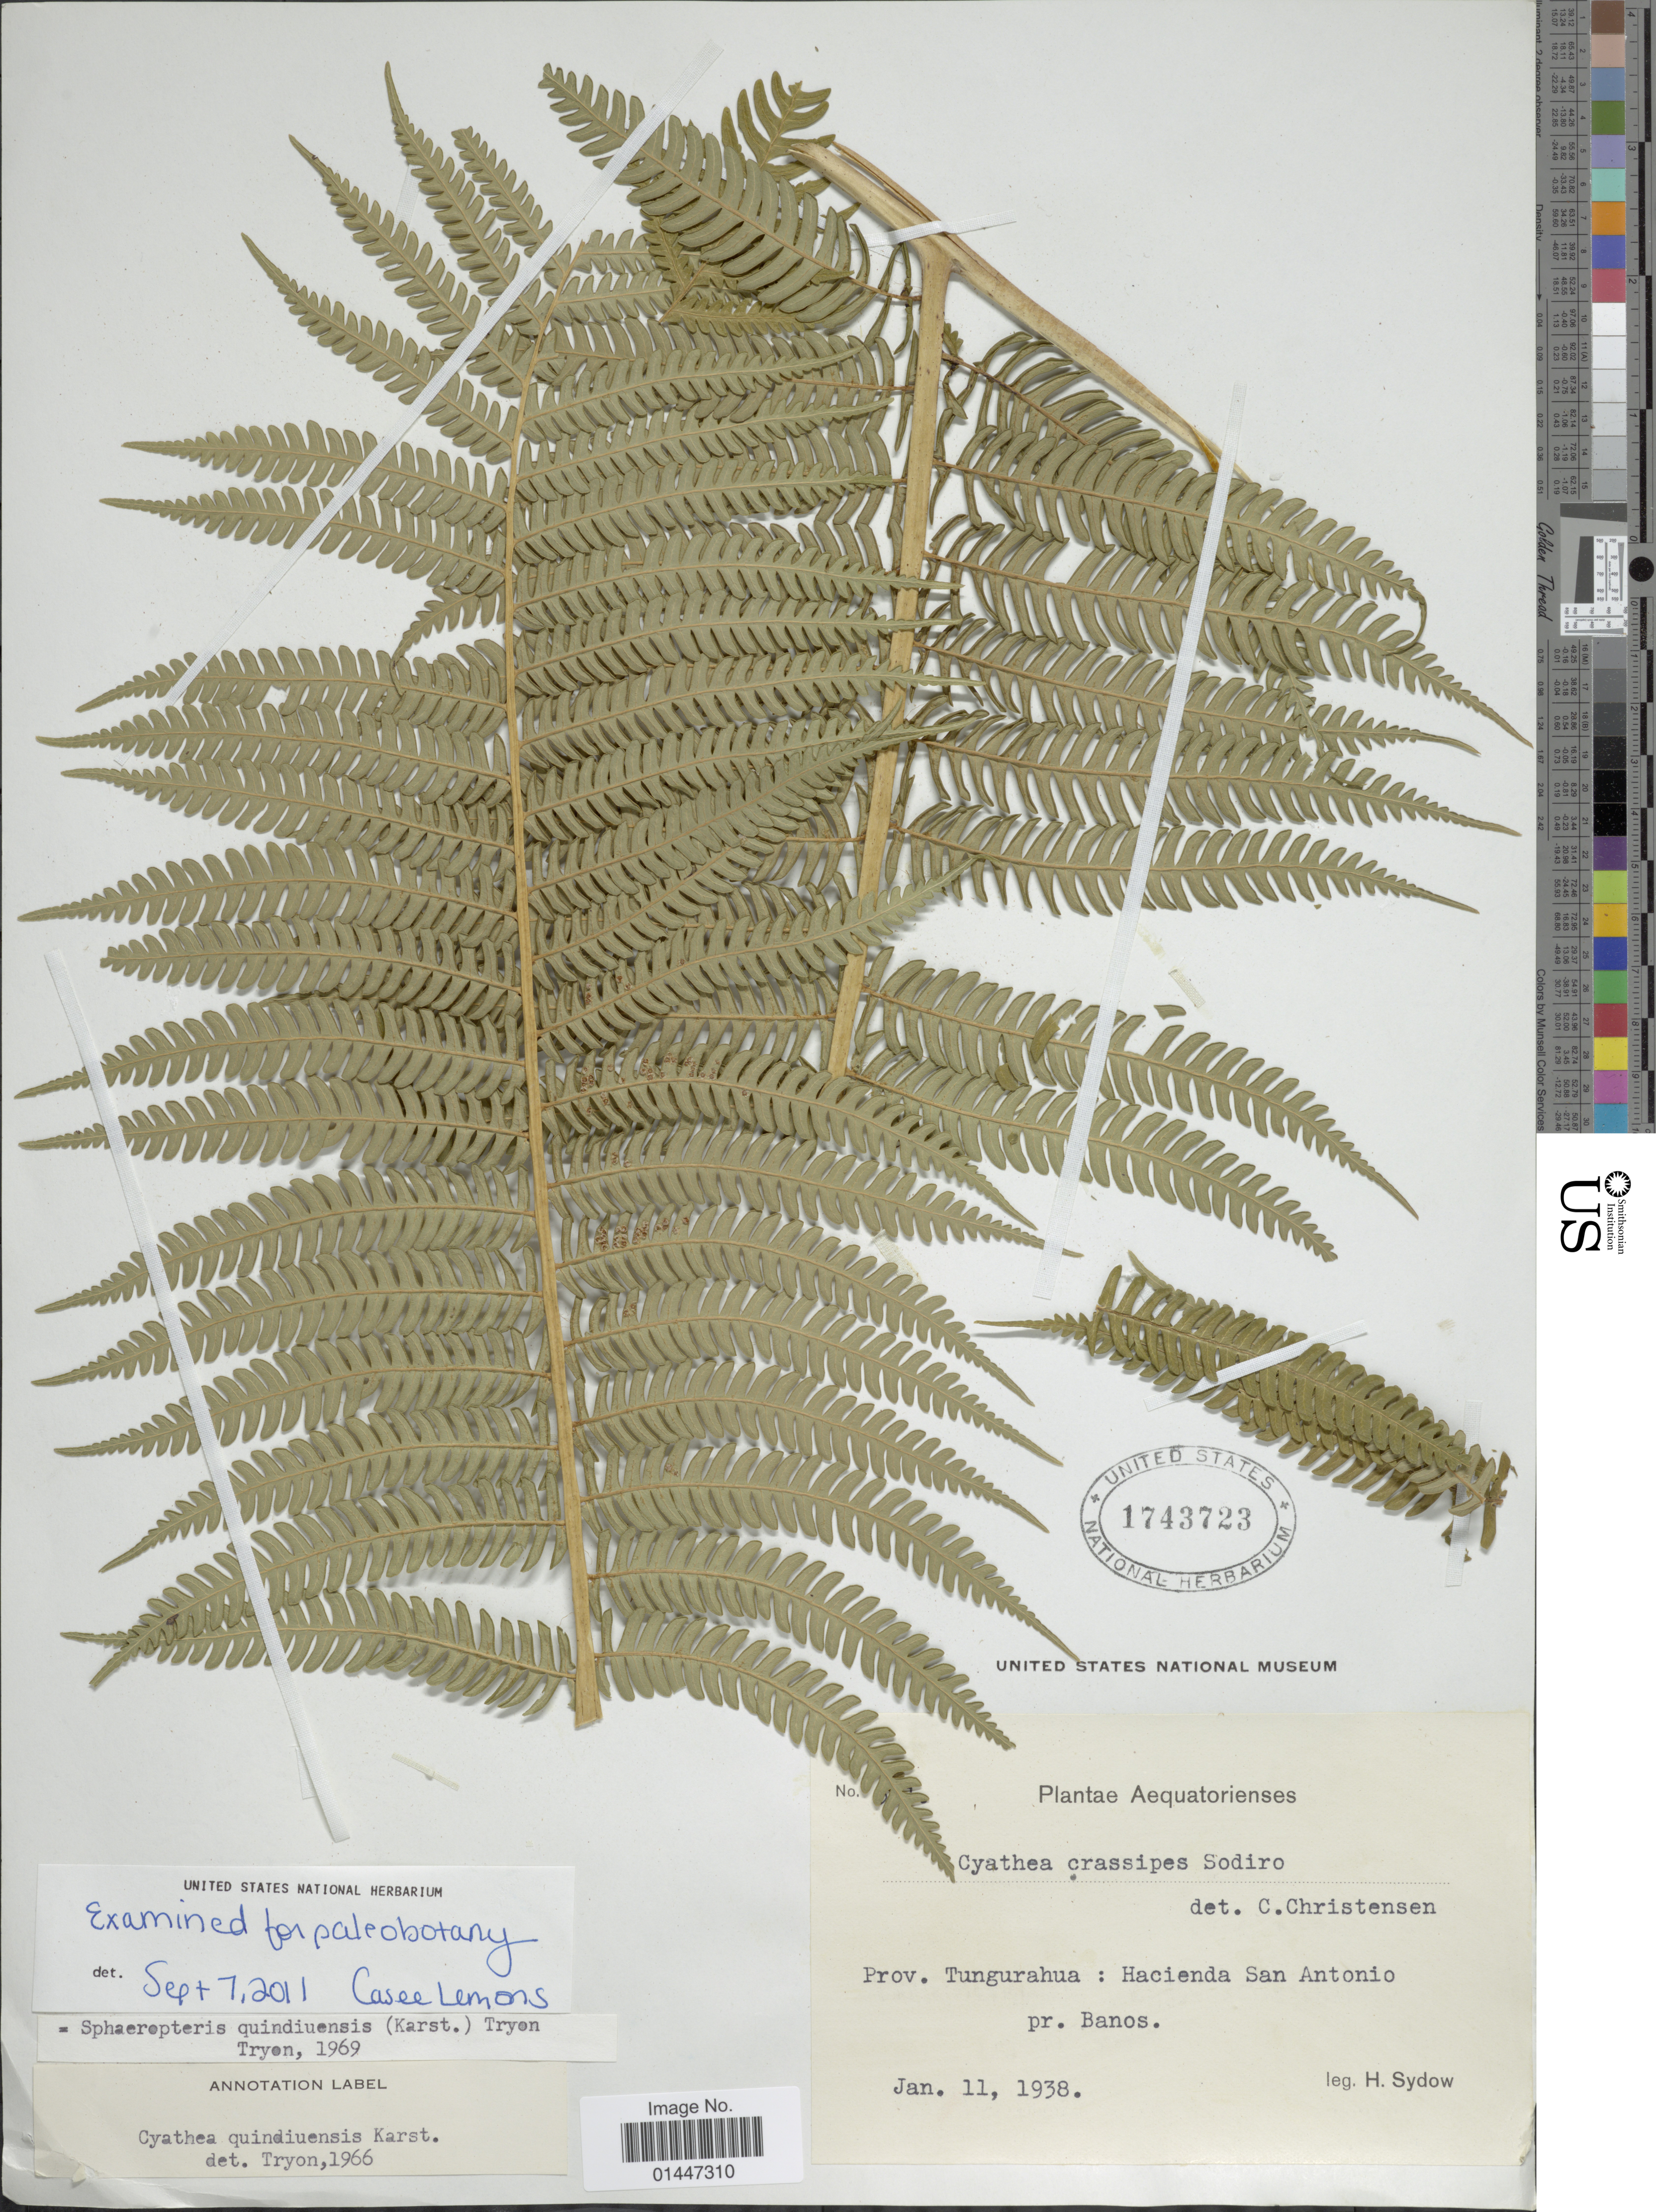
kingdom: Plantae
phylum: Tracheophyta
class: Polypodiopsida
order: Cyatheales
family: Cyatheaceae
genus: Sphaeropteris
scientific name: Sphaeropteris quindiuensis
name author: (H. Karst.) R.M. Tryon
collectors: H. Sydow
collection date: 1938-01-11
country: Ecuador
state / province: Tungurahua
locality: Aequatorienses. Hacienda san Antonio pr. Banos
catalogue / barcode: US 1743723